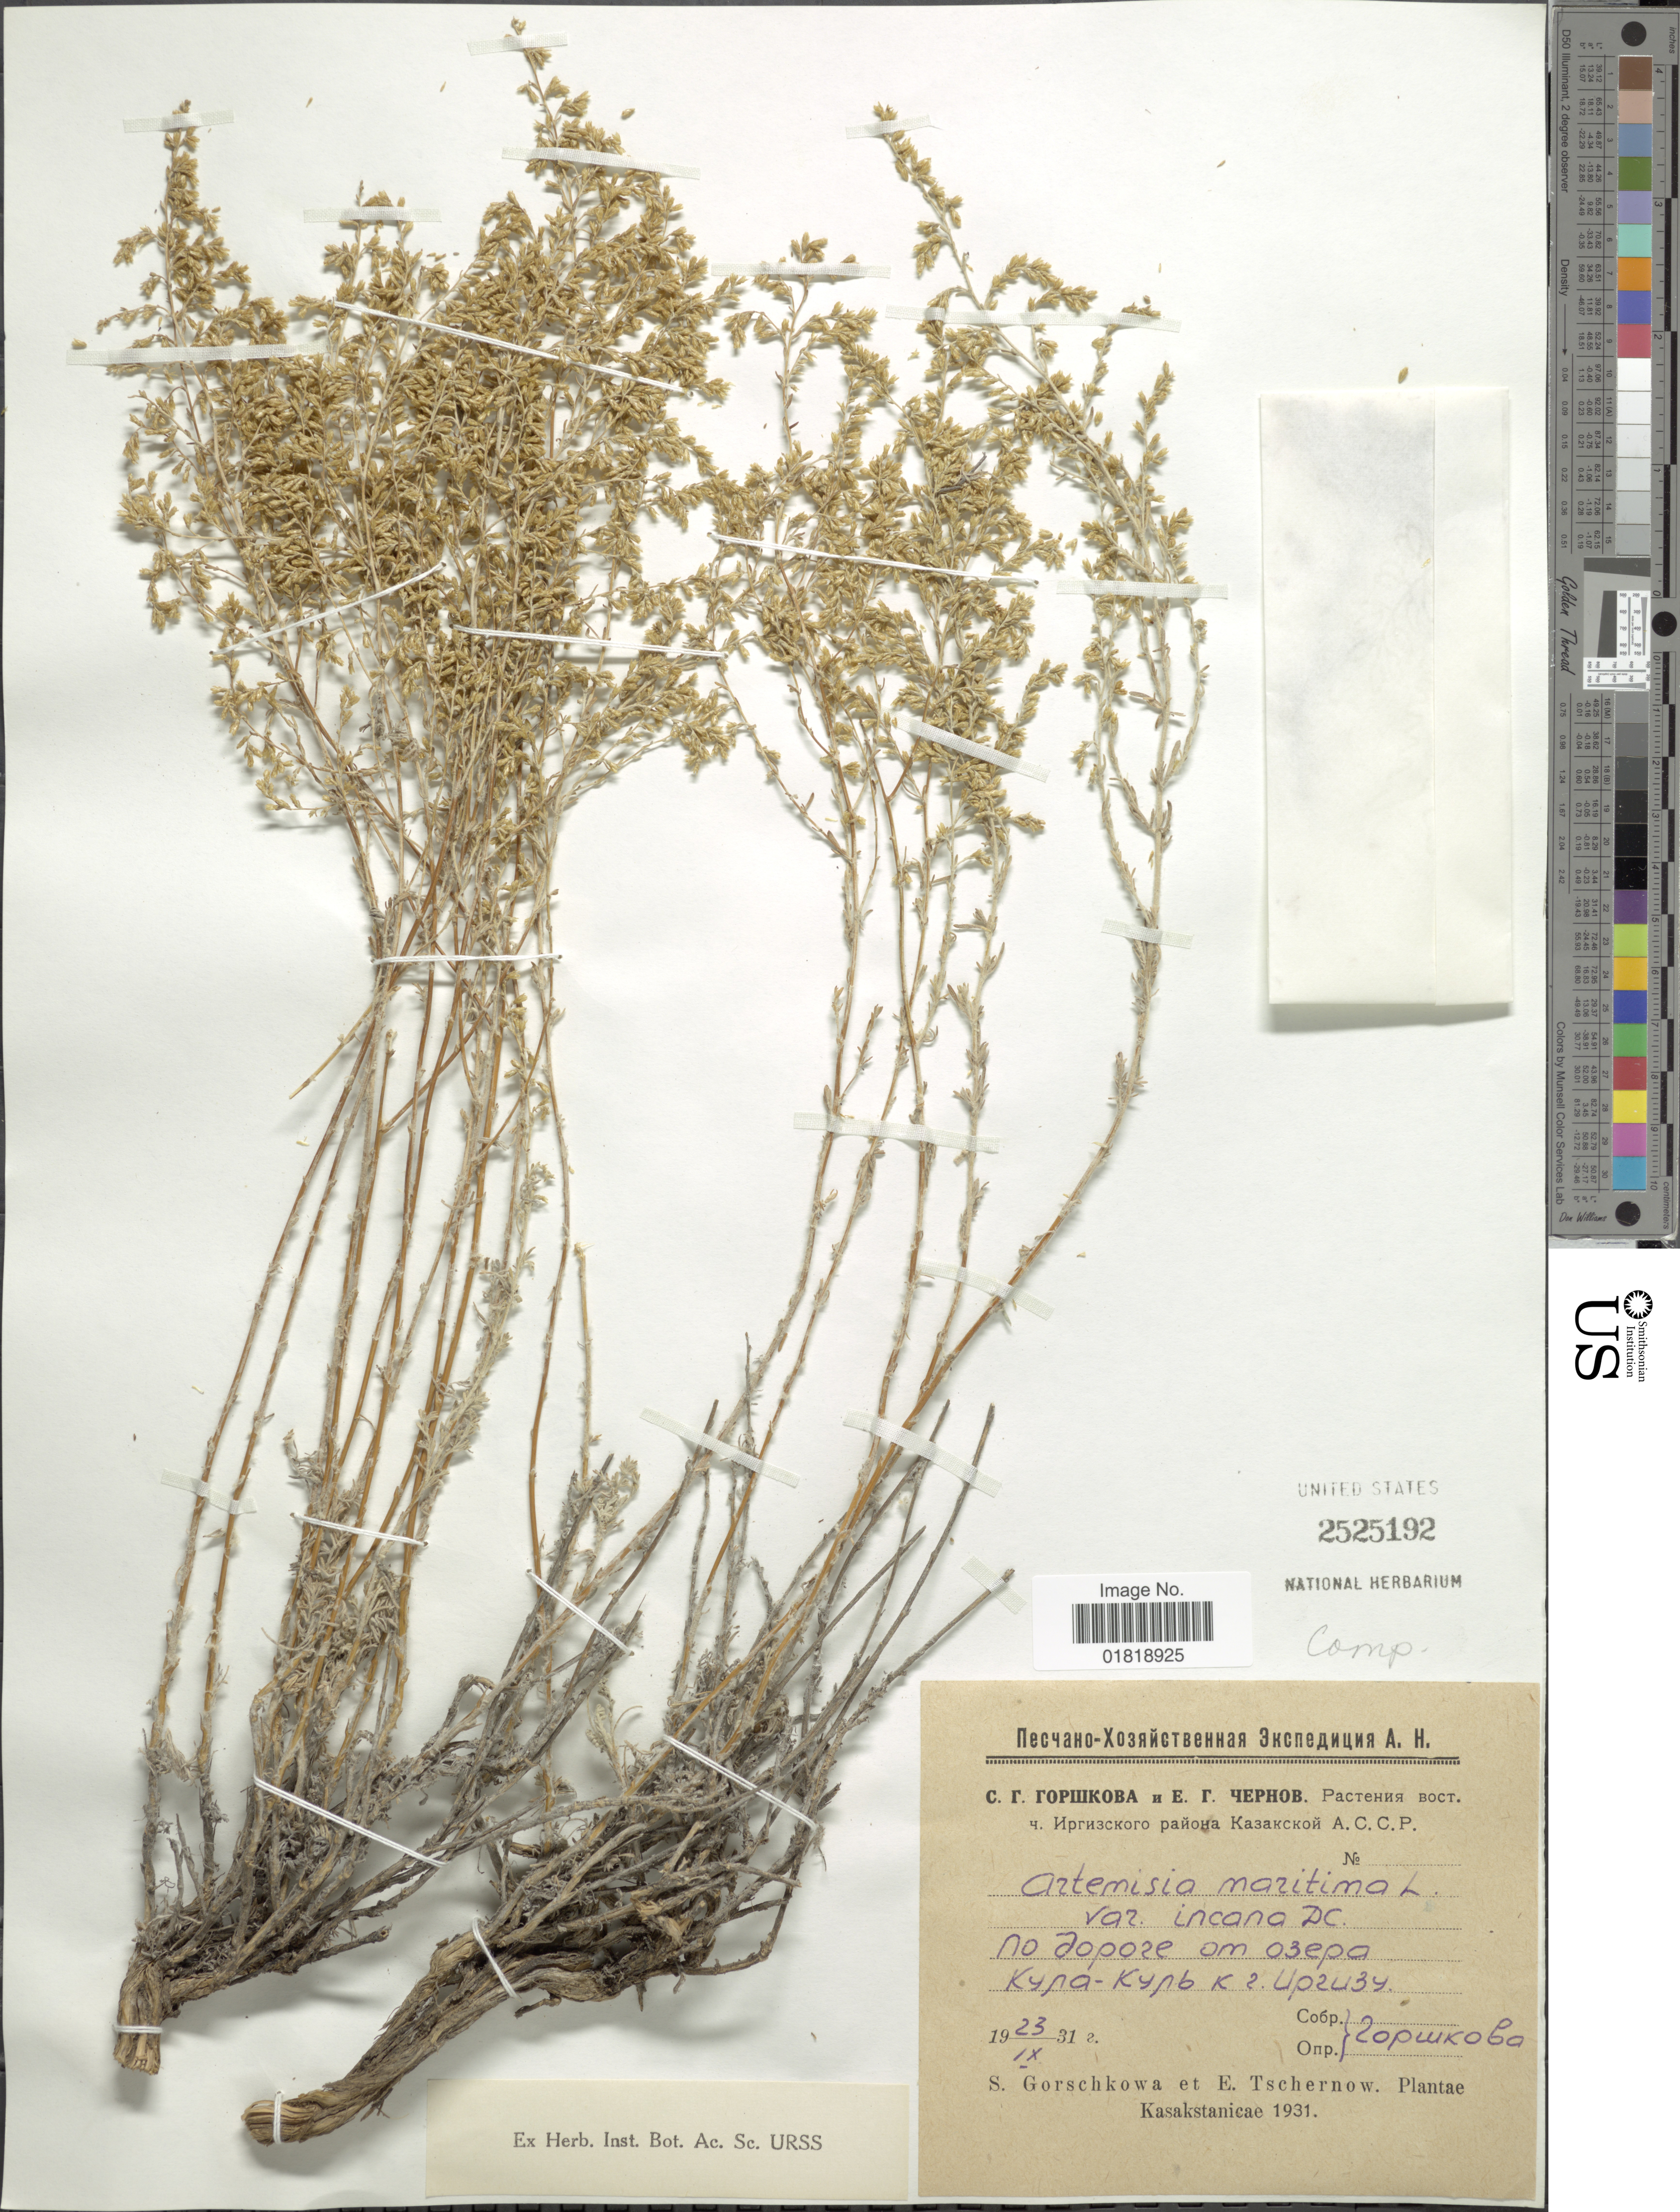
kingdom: Plantae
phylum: Tracheophyta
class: Magnoliopsida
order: Asterales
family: Asteraceae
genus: Artemisia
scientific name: Artemisia maritima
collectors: S. Gorschkowa & E. Tschernow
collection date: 1931-09-23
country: Kazakhstan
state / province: Aqtobe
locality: On the road from Lake Kula-Kul to Yrghyz.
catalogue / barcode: US 2525192